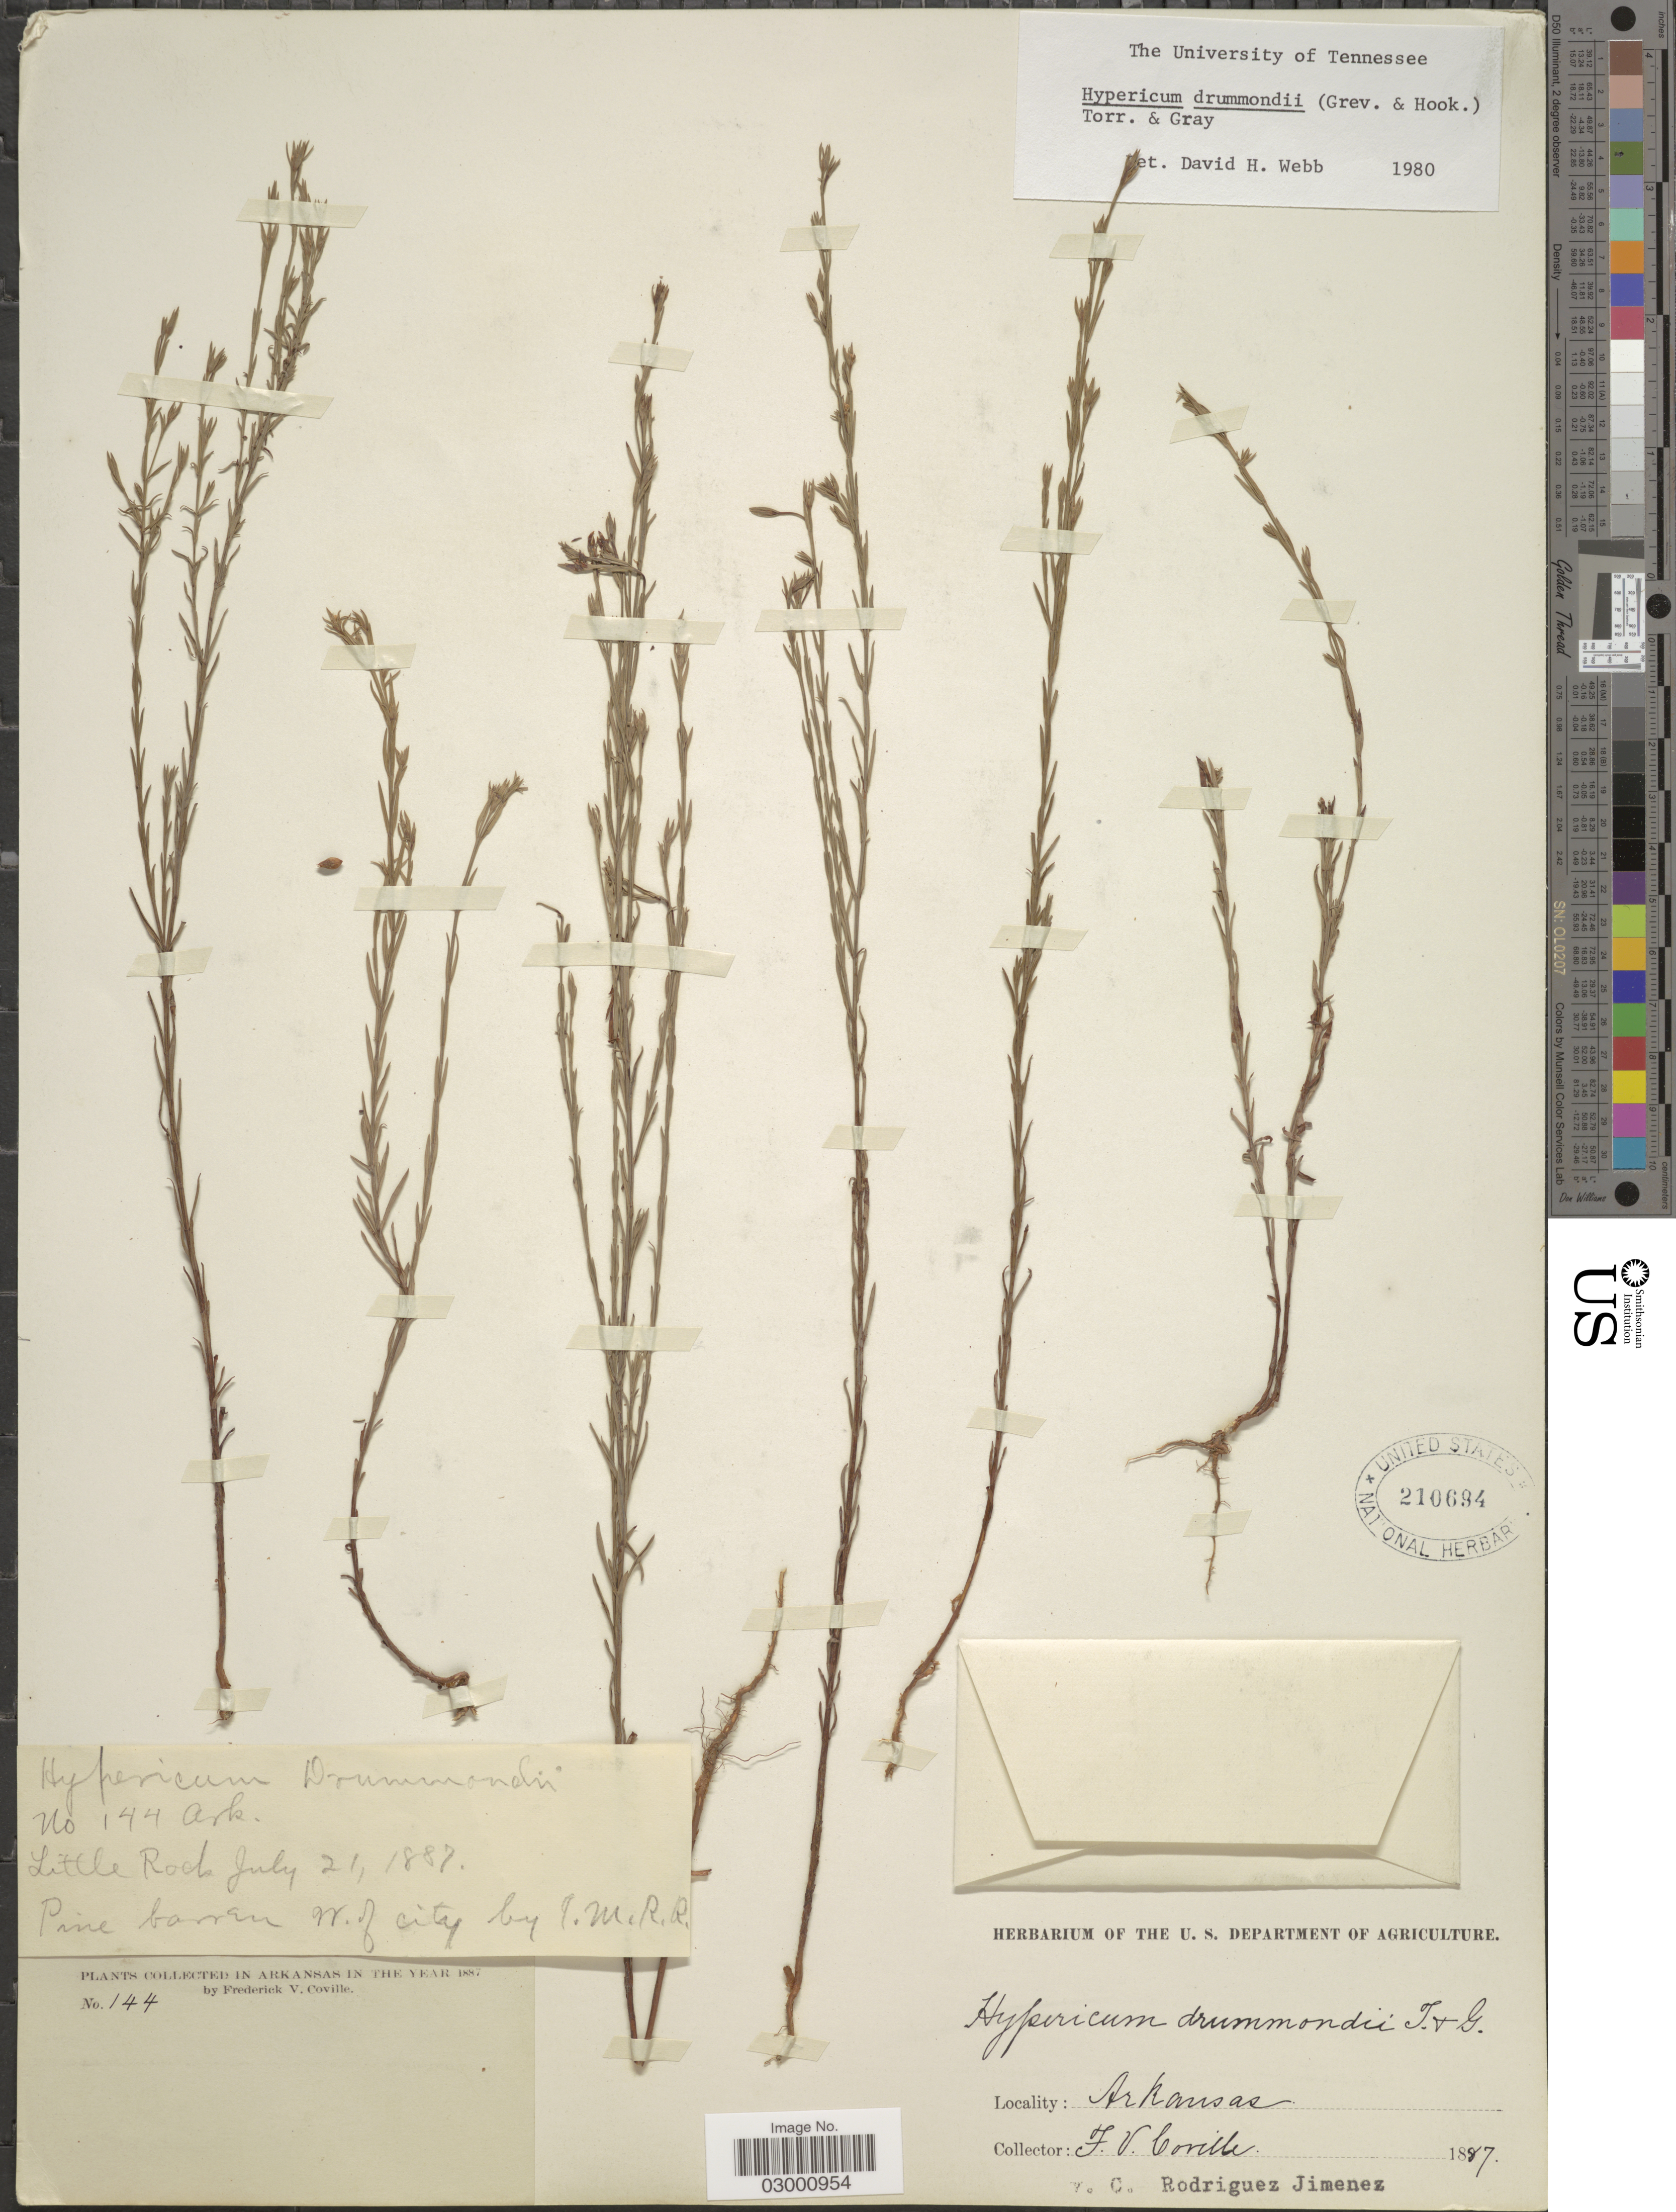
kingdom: Plantae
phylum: Tracheophyta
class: Magnoliopsida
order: Malpighiales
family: Hypericaceae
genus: Hypericum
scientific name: Hypericum drummondii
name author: (Grev. & Hook.) Torr. & A. Gray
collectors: F. V. Coville & v. C. Rodríguez Jiménez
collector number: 144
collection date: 1887-07-21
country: United States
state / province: Arkansas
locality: Little Rock.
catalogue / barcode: US 210694